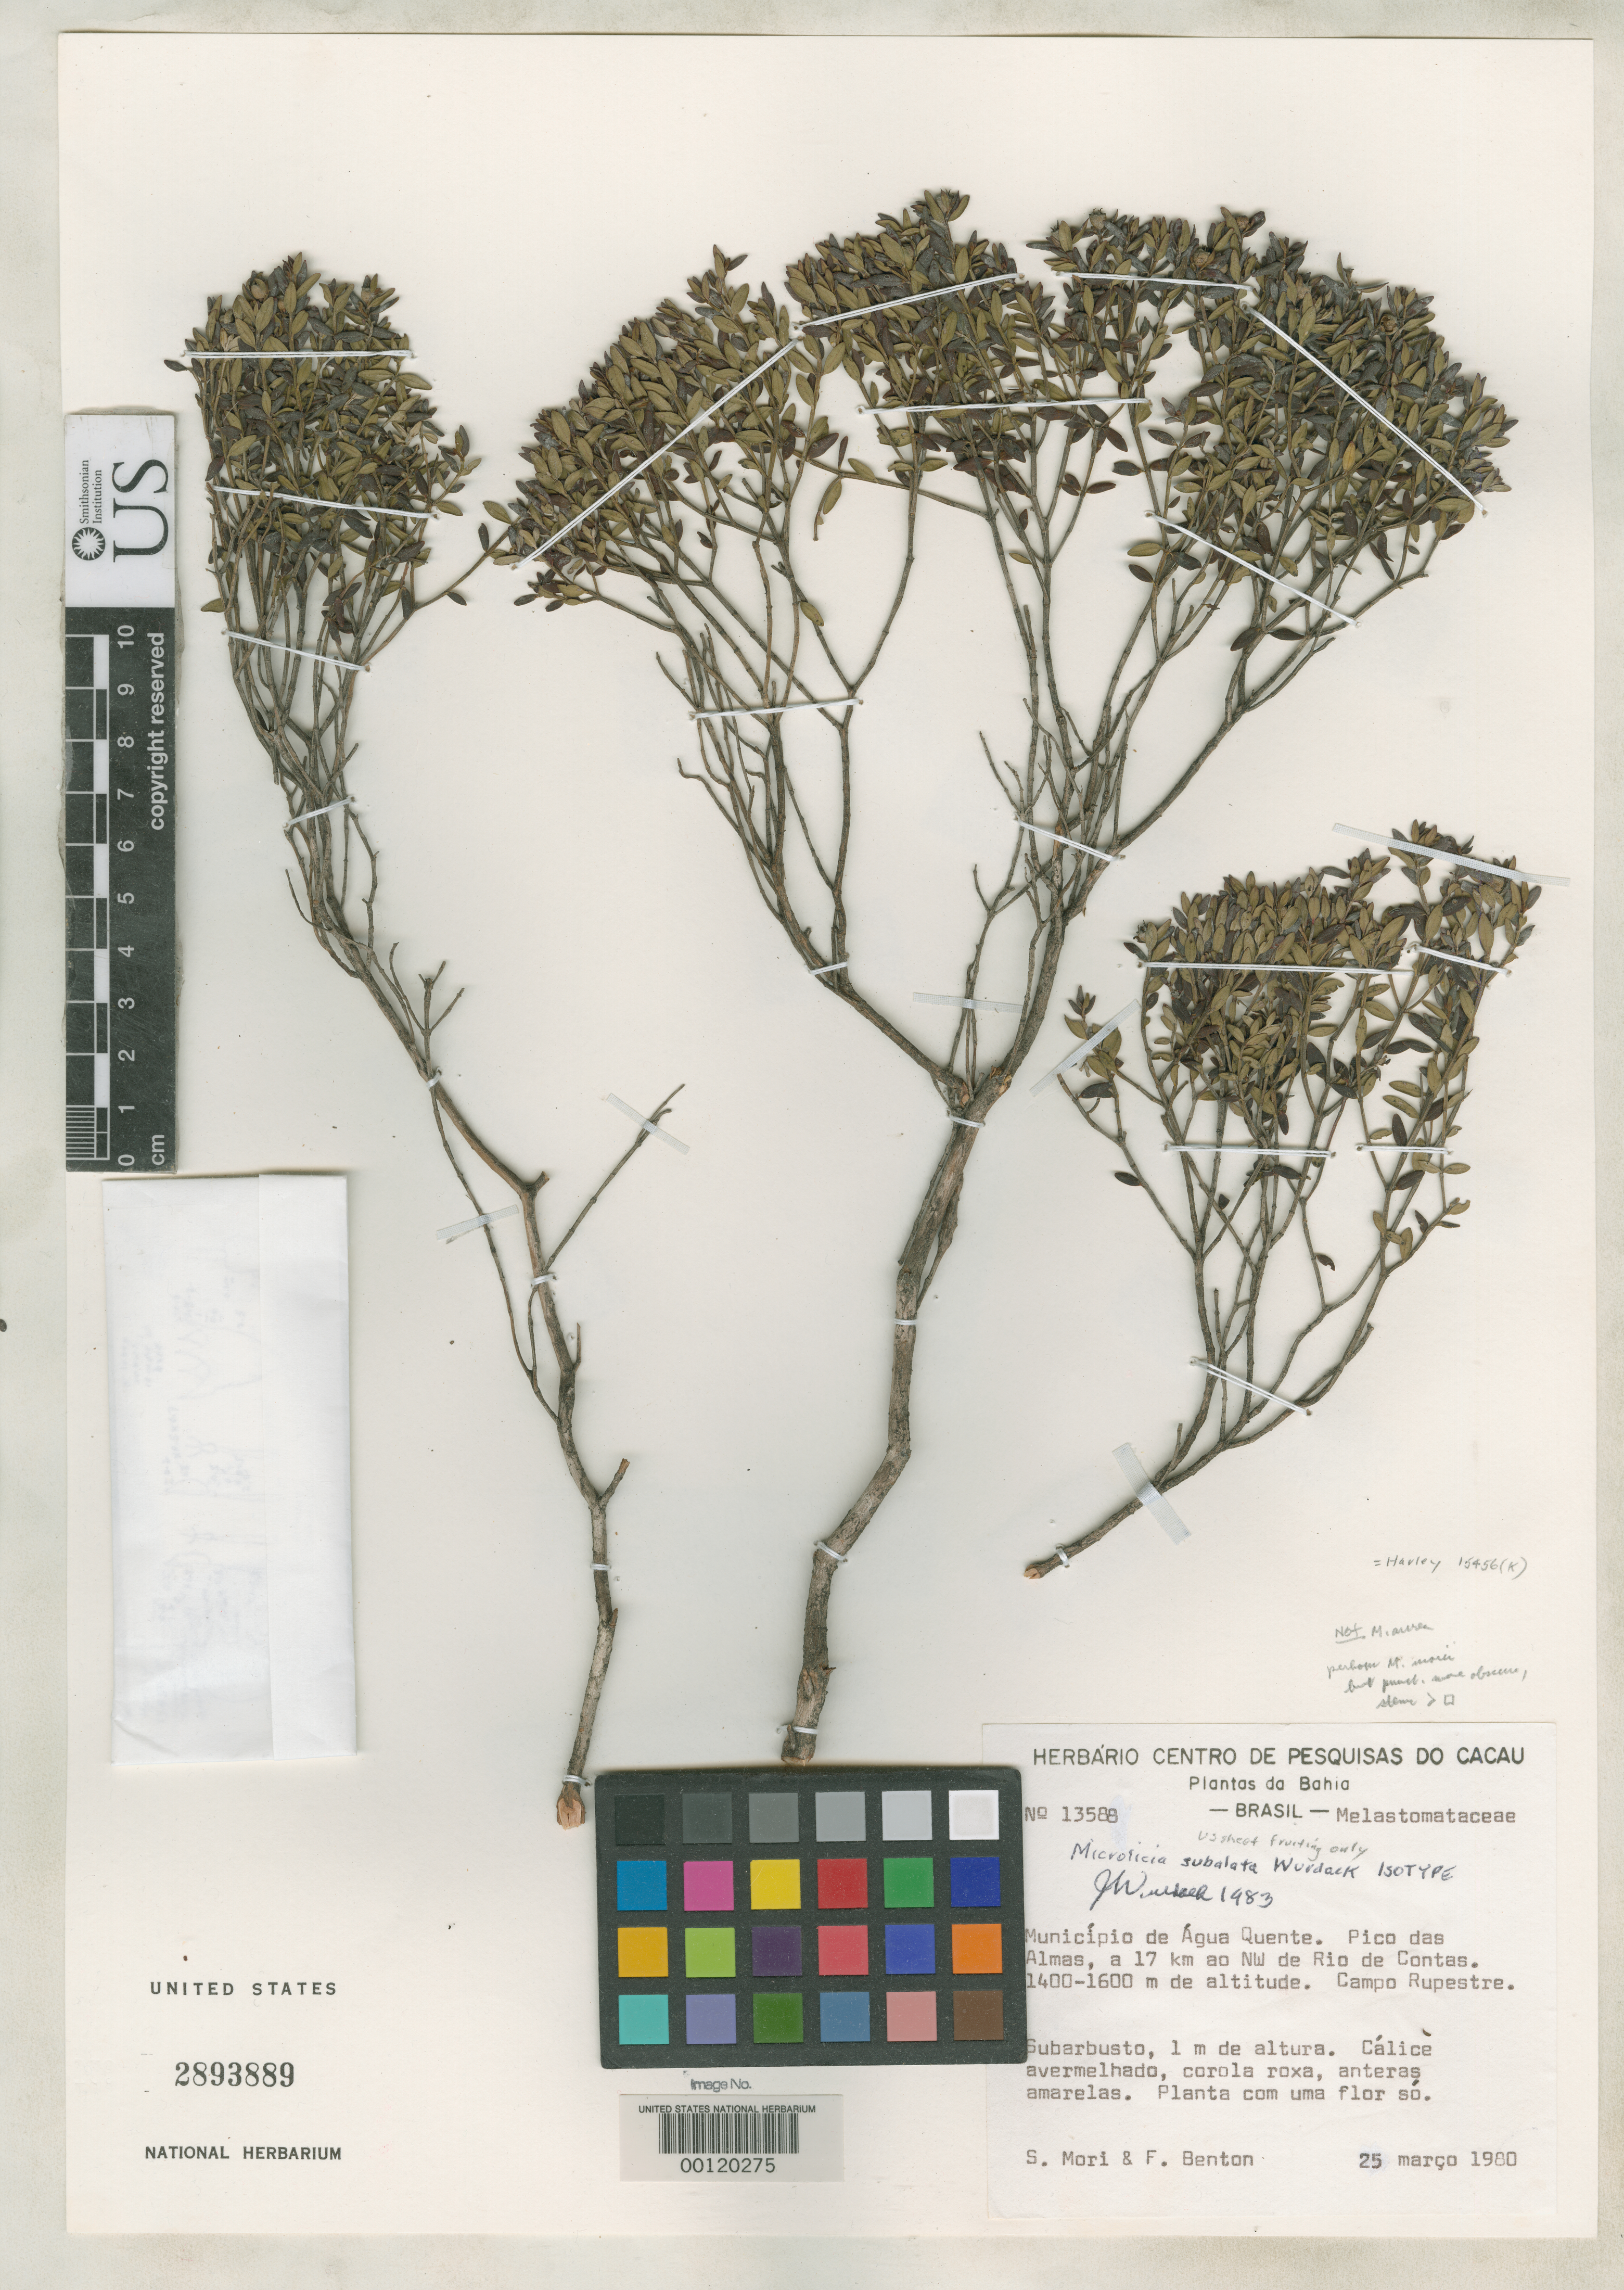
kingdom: Plantae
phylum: Tracheophyta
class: Magnoliopsida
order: Myrtales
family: Melastomataceae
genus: Microlicia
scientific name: Microlicia subalata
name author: Wurdack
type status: Isotype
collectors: S. Mori & F. P. Benton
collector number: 13588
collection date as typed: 25 Mar 1980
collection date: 1980-03-25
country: Brazil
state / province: Bahia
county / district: Agua Quente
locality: Pico das Almas; NW de Rio de Contas.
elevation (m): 1400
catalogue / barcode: US 2893889